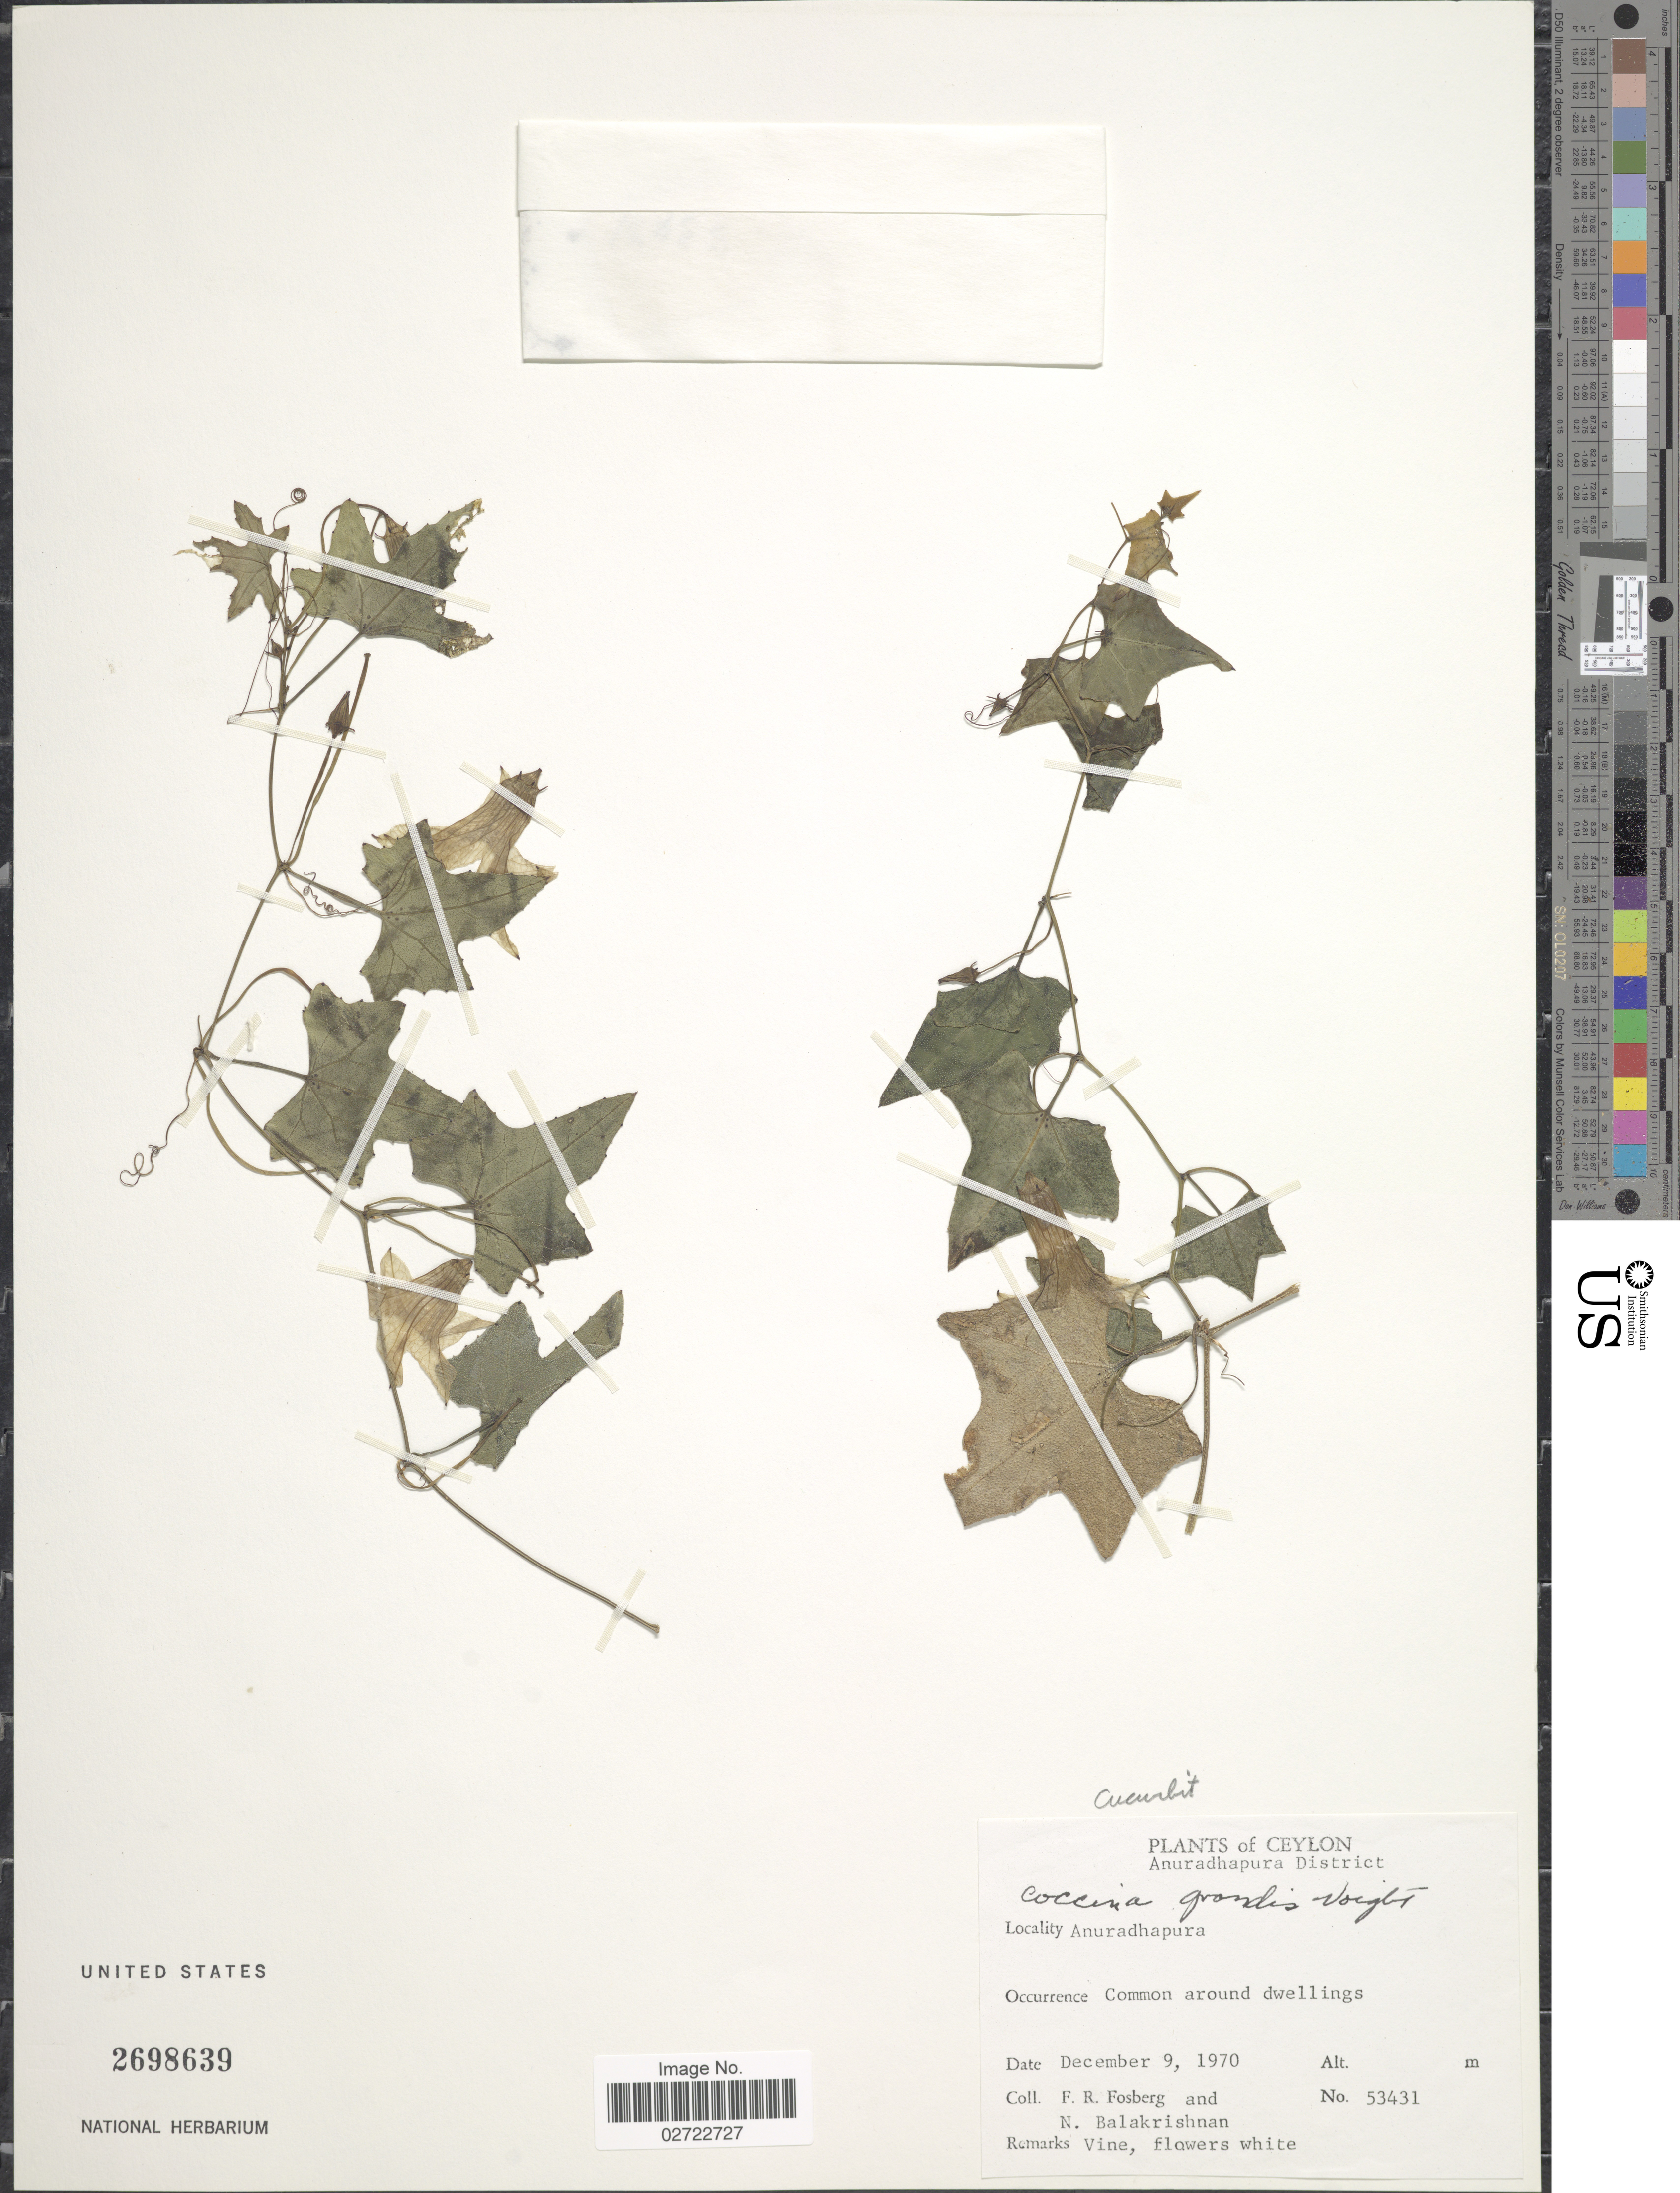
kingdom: Plantae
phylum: Tracheophyta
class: Magnoliopsida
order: Cucurbitales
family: Cucurbitaceae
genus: Coccinia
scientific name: Coccinia grandis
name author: (L.) Voigt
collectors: F. R. Fosberg & N. Balakrishnan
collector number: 53431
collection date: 1970-12-09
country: Sri Lanka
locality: Ceylon, Anuradhapura District. Anuradhapura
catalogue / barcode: US 2698639